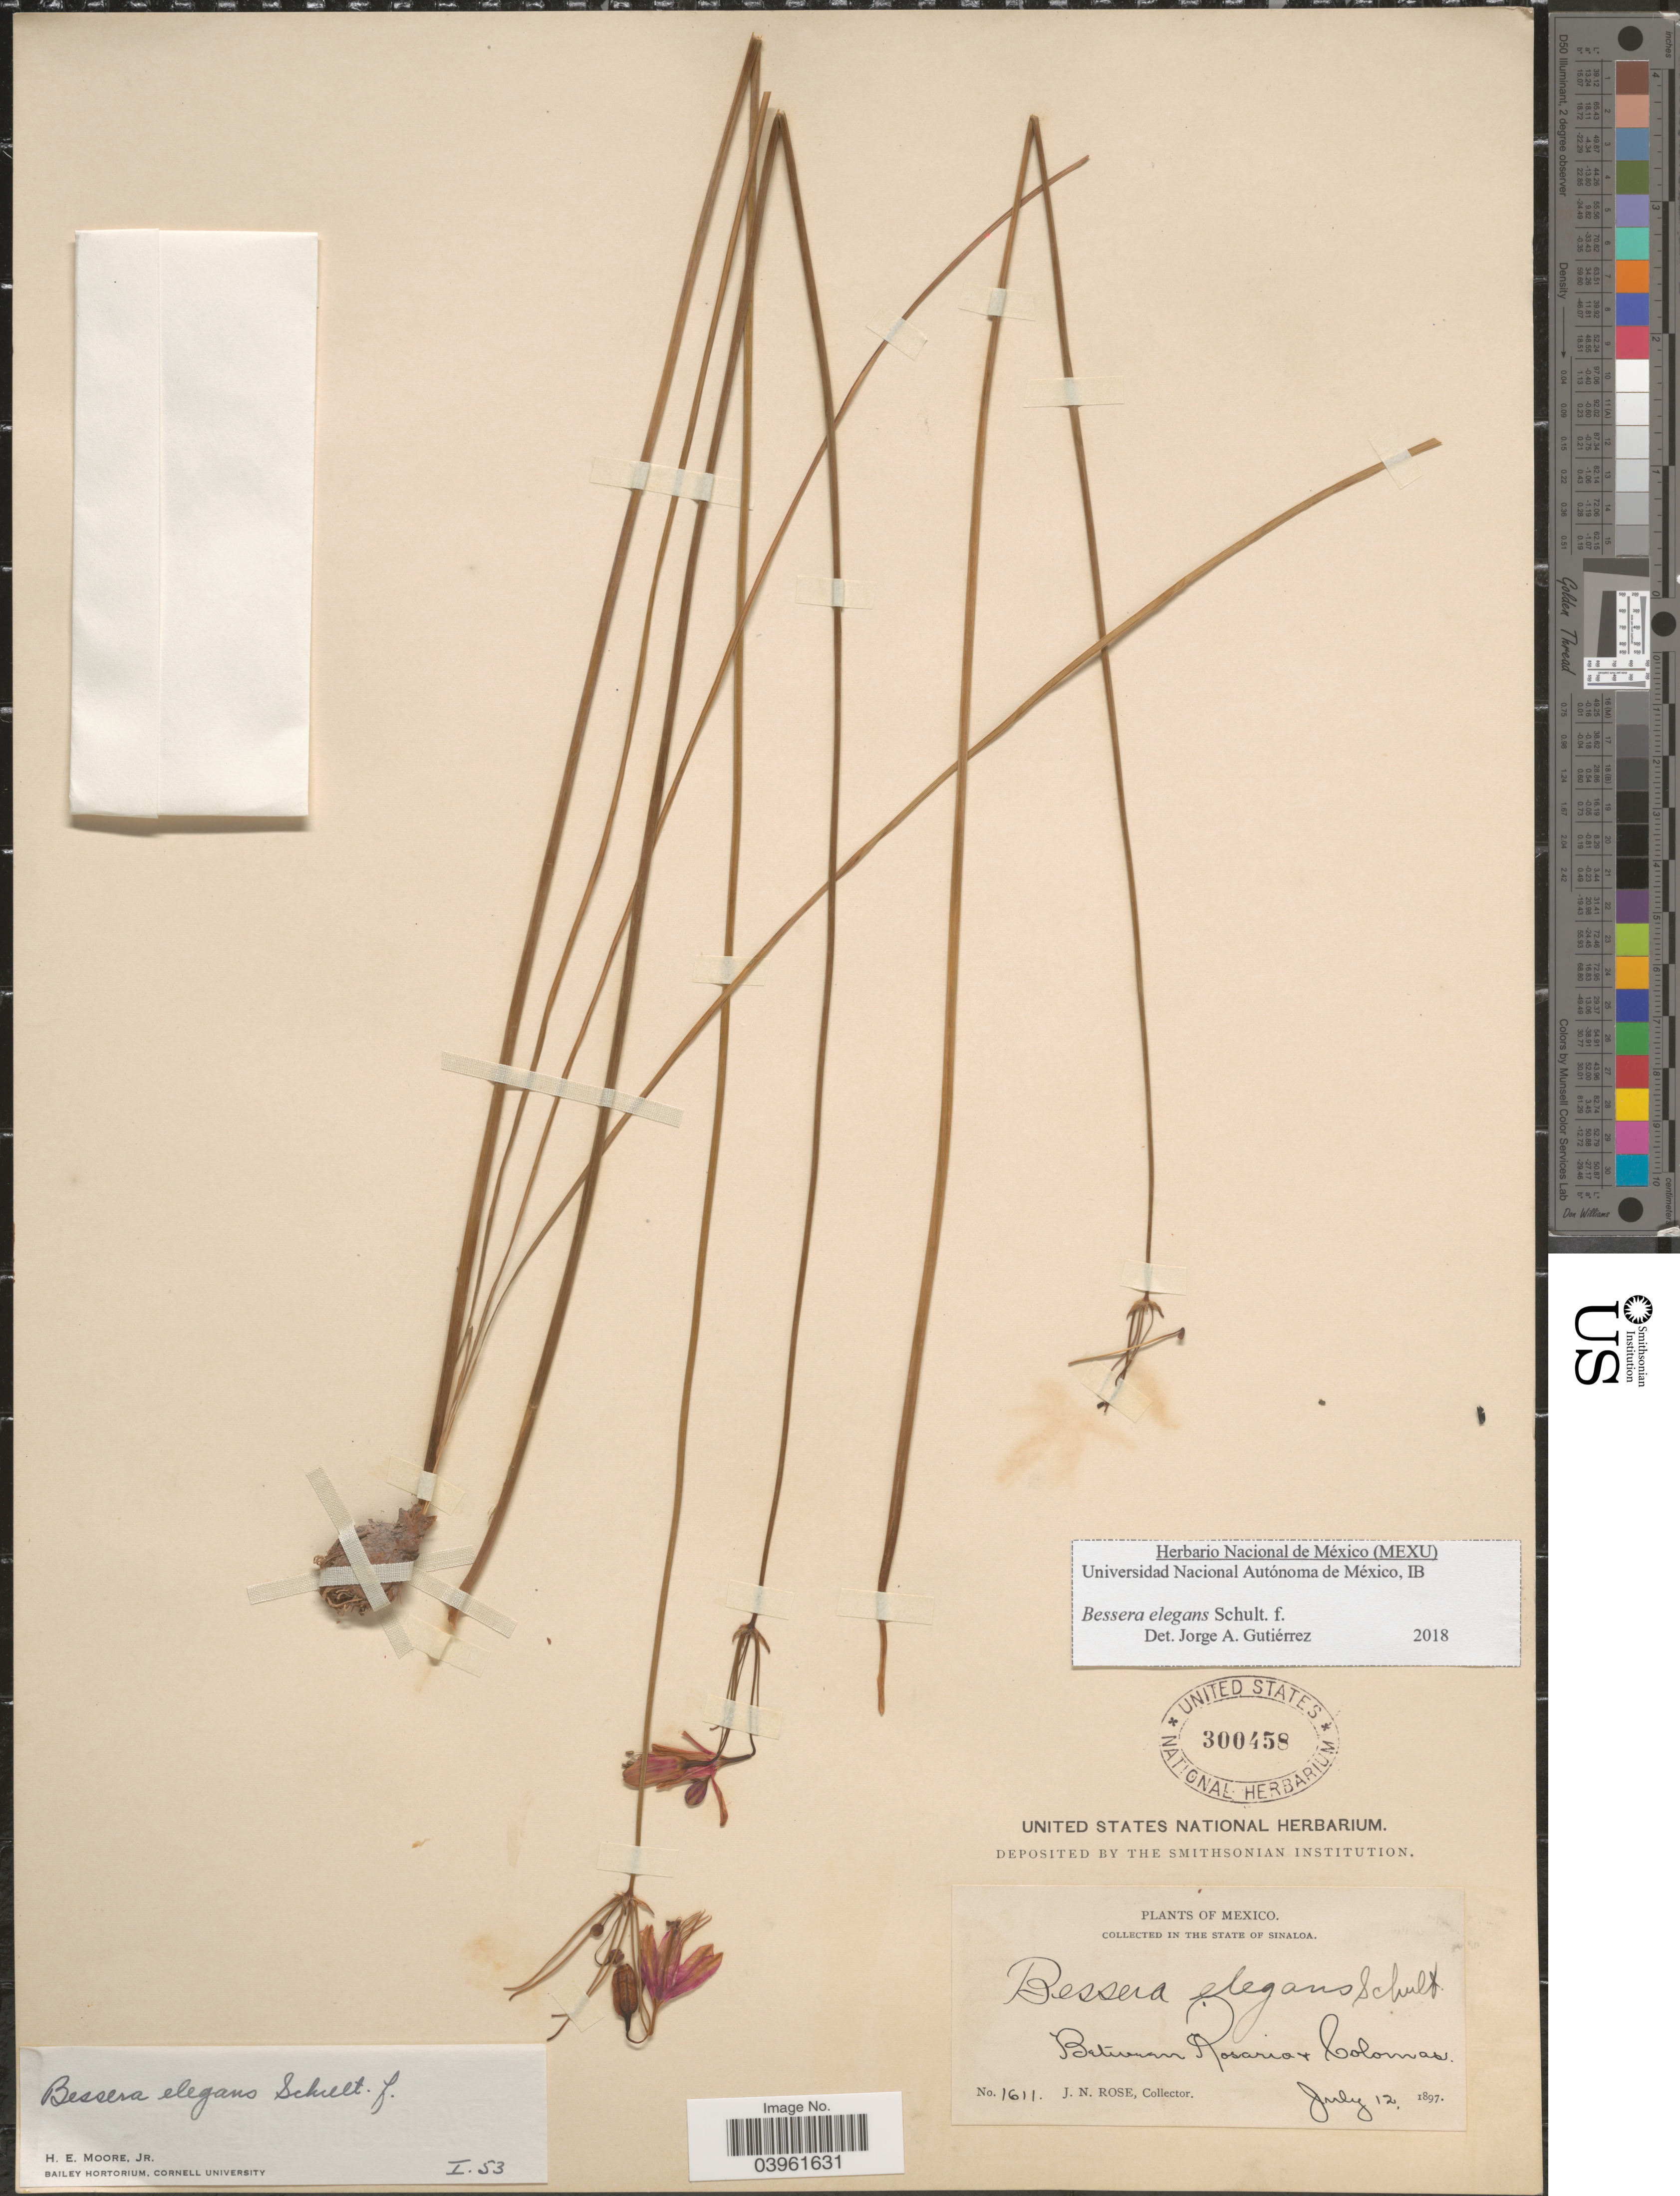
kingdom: Plantae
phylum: Tracheophyta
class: Liliopsida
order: Asparagales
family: Asparagaceae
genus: Bessera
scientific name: Bessera elegans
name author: Schult. f.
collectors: J. N. Rose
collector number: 1611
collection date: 1897-07-12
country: Mexico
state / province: Sinaloa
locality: Between Rosario + Colomas.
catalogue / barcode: US 300458